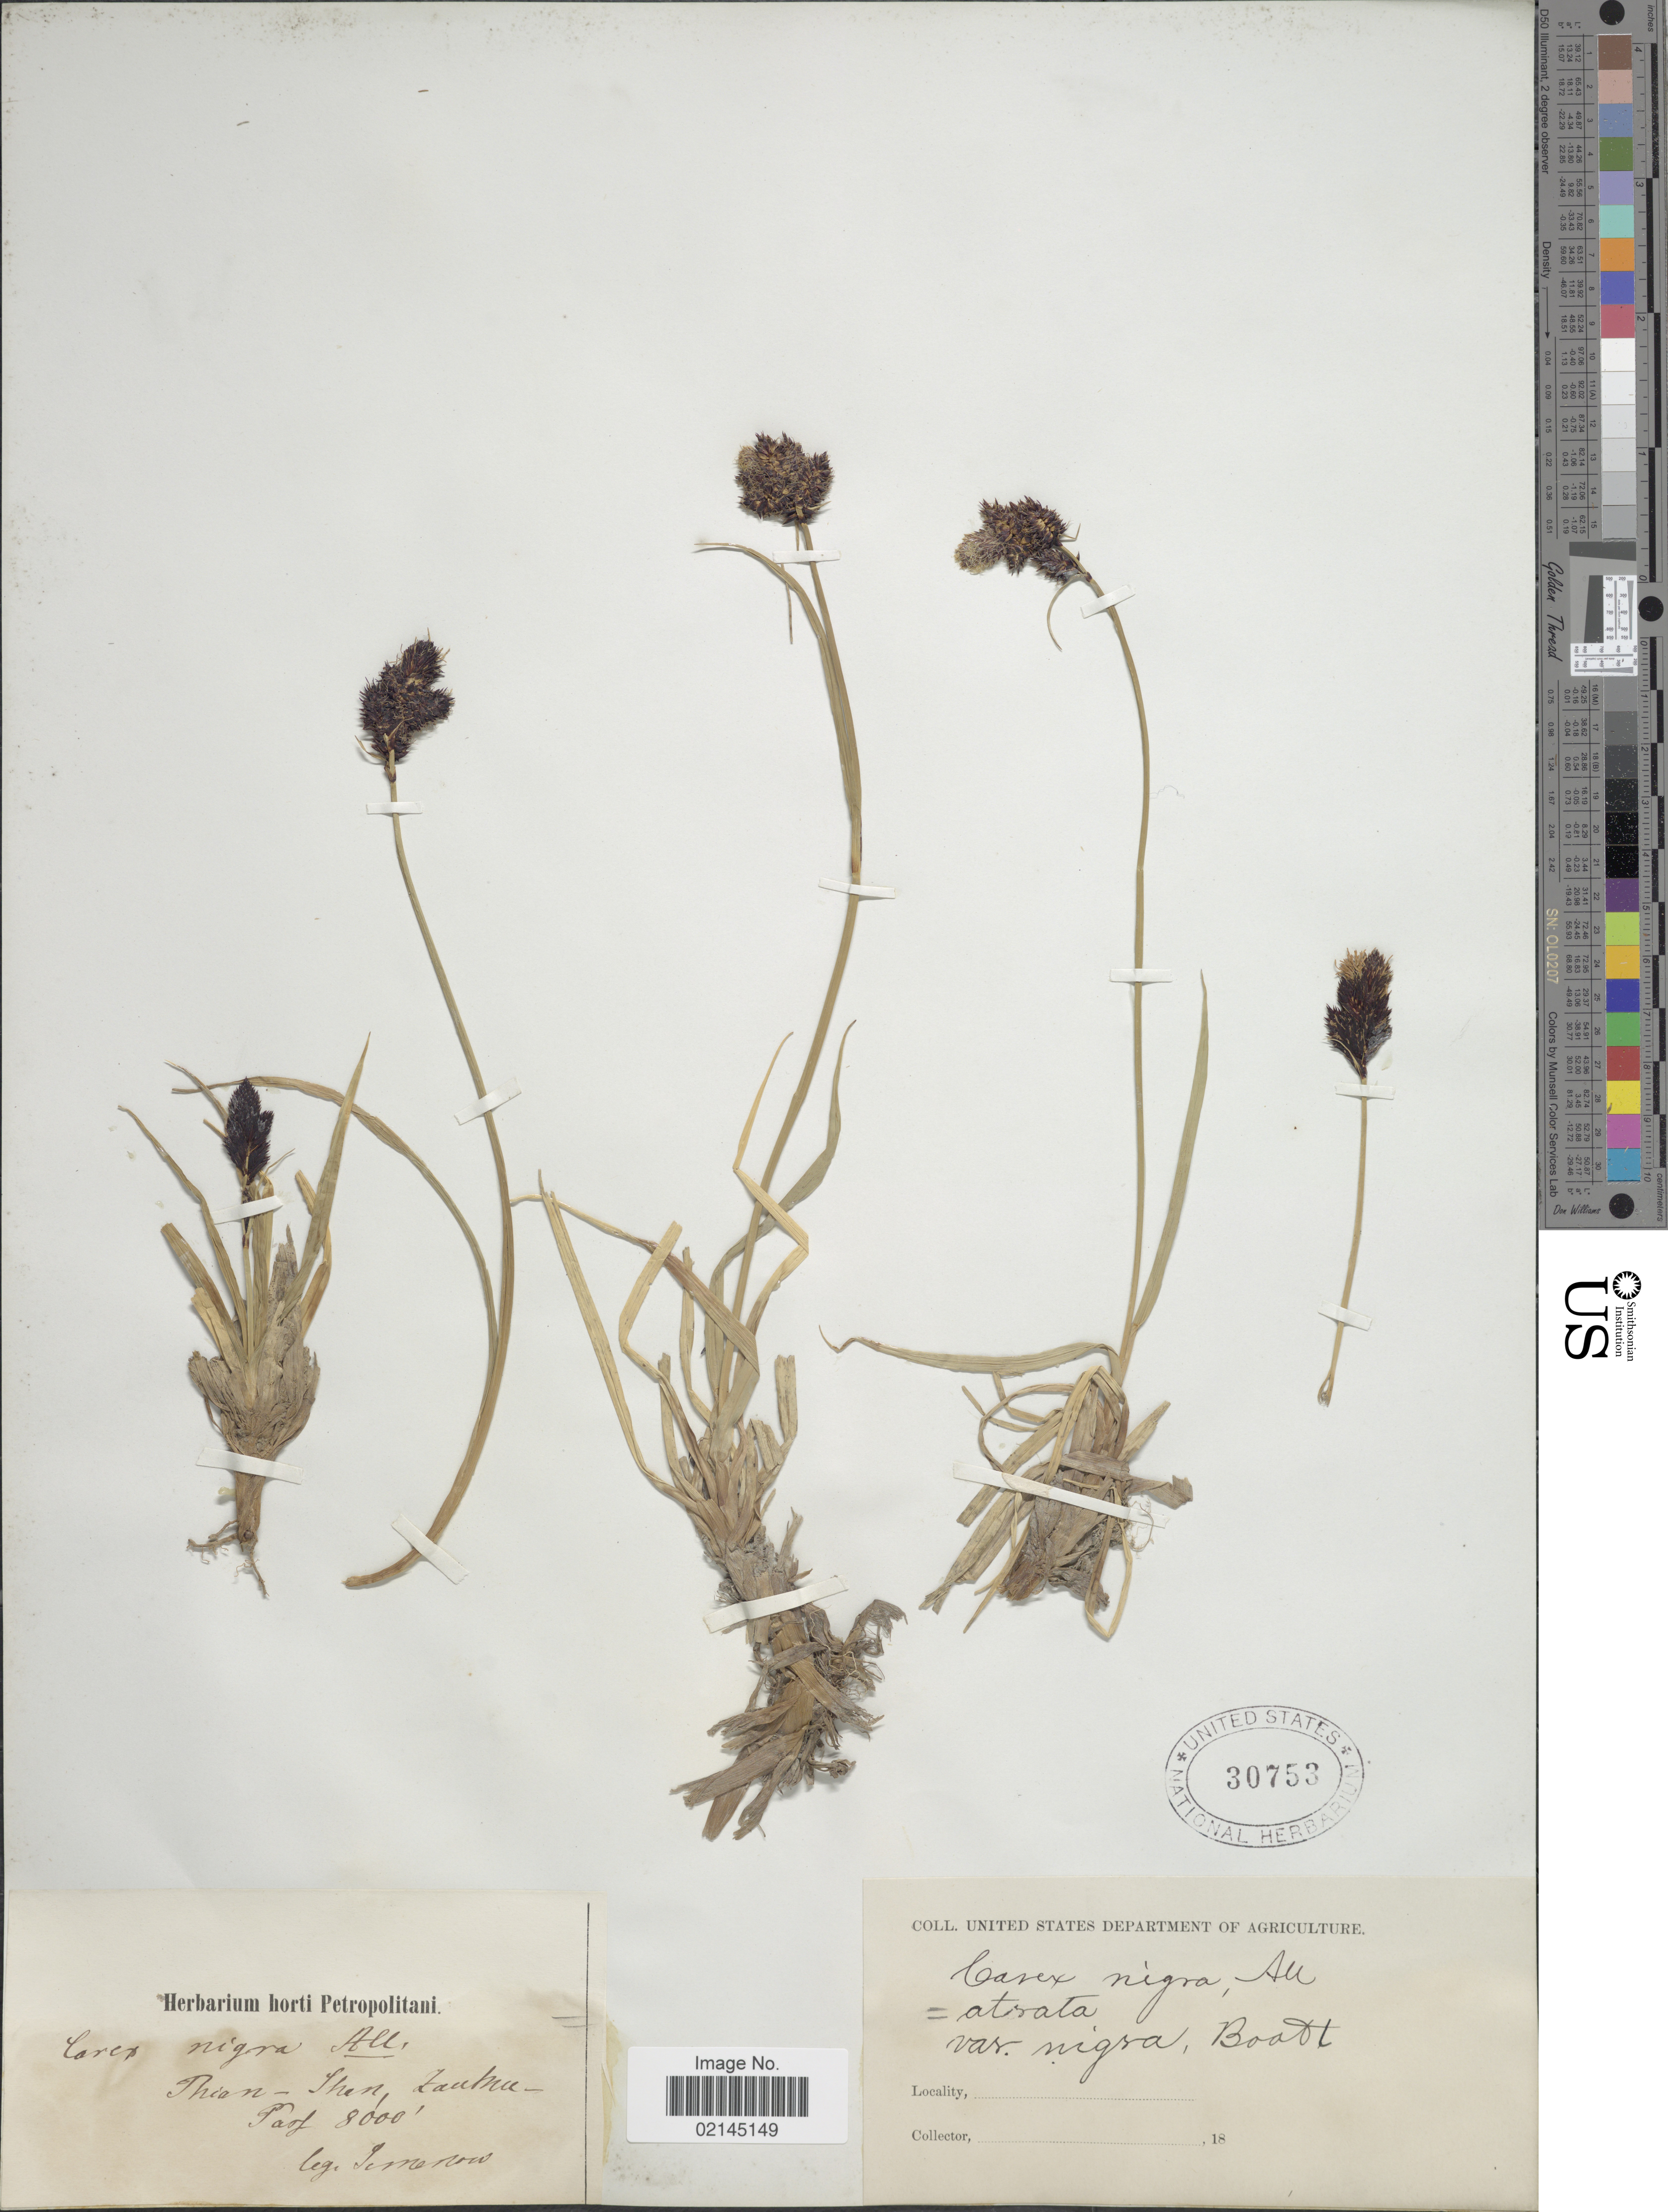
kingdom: Plantae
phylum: Tracheophyta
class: Liliopsida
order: Poales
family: Cyperaceae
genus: Carex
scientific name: Carex melanantha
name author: C.A. Mey.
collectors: P. P. Semenov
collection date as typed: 18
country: China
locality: Thian-Shen, Zauku, Paof [interpreted]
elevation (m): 2438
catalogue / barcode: US 30753